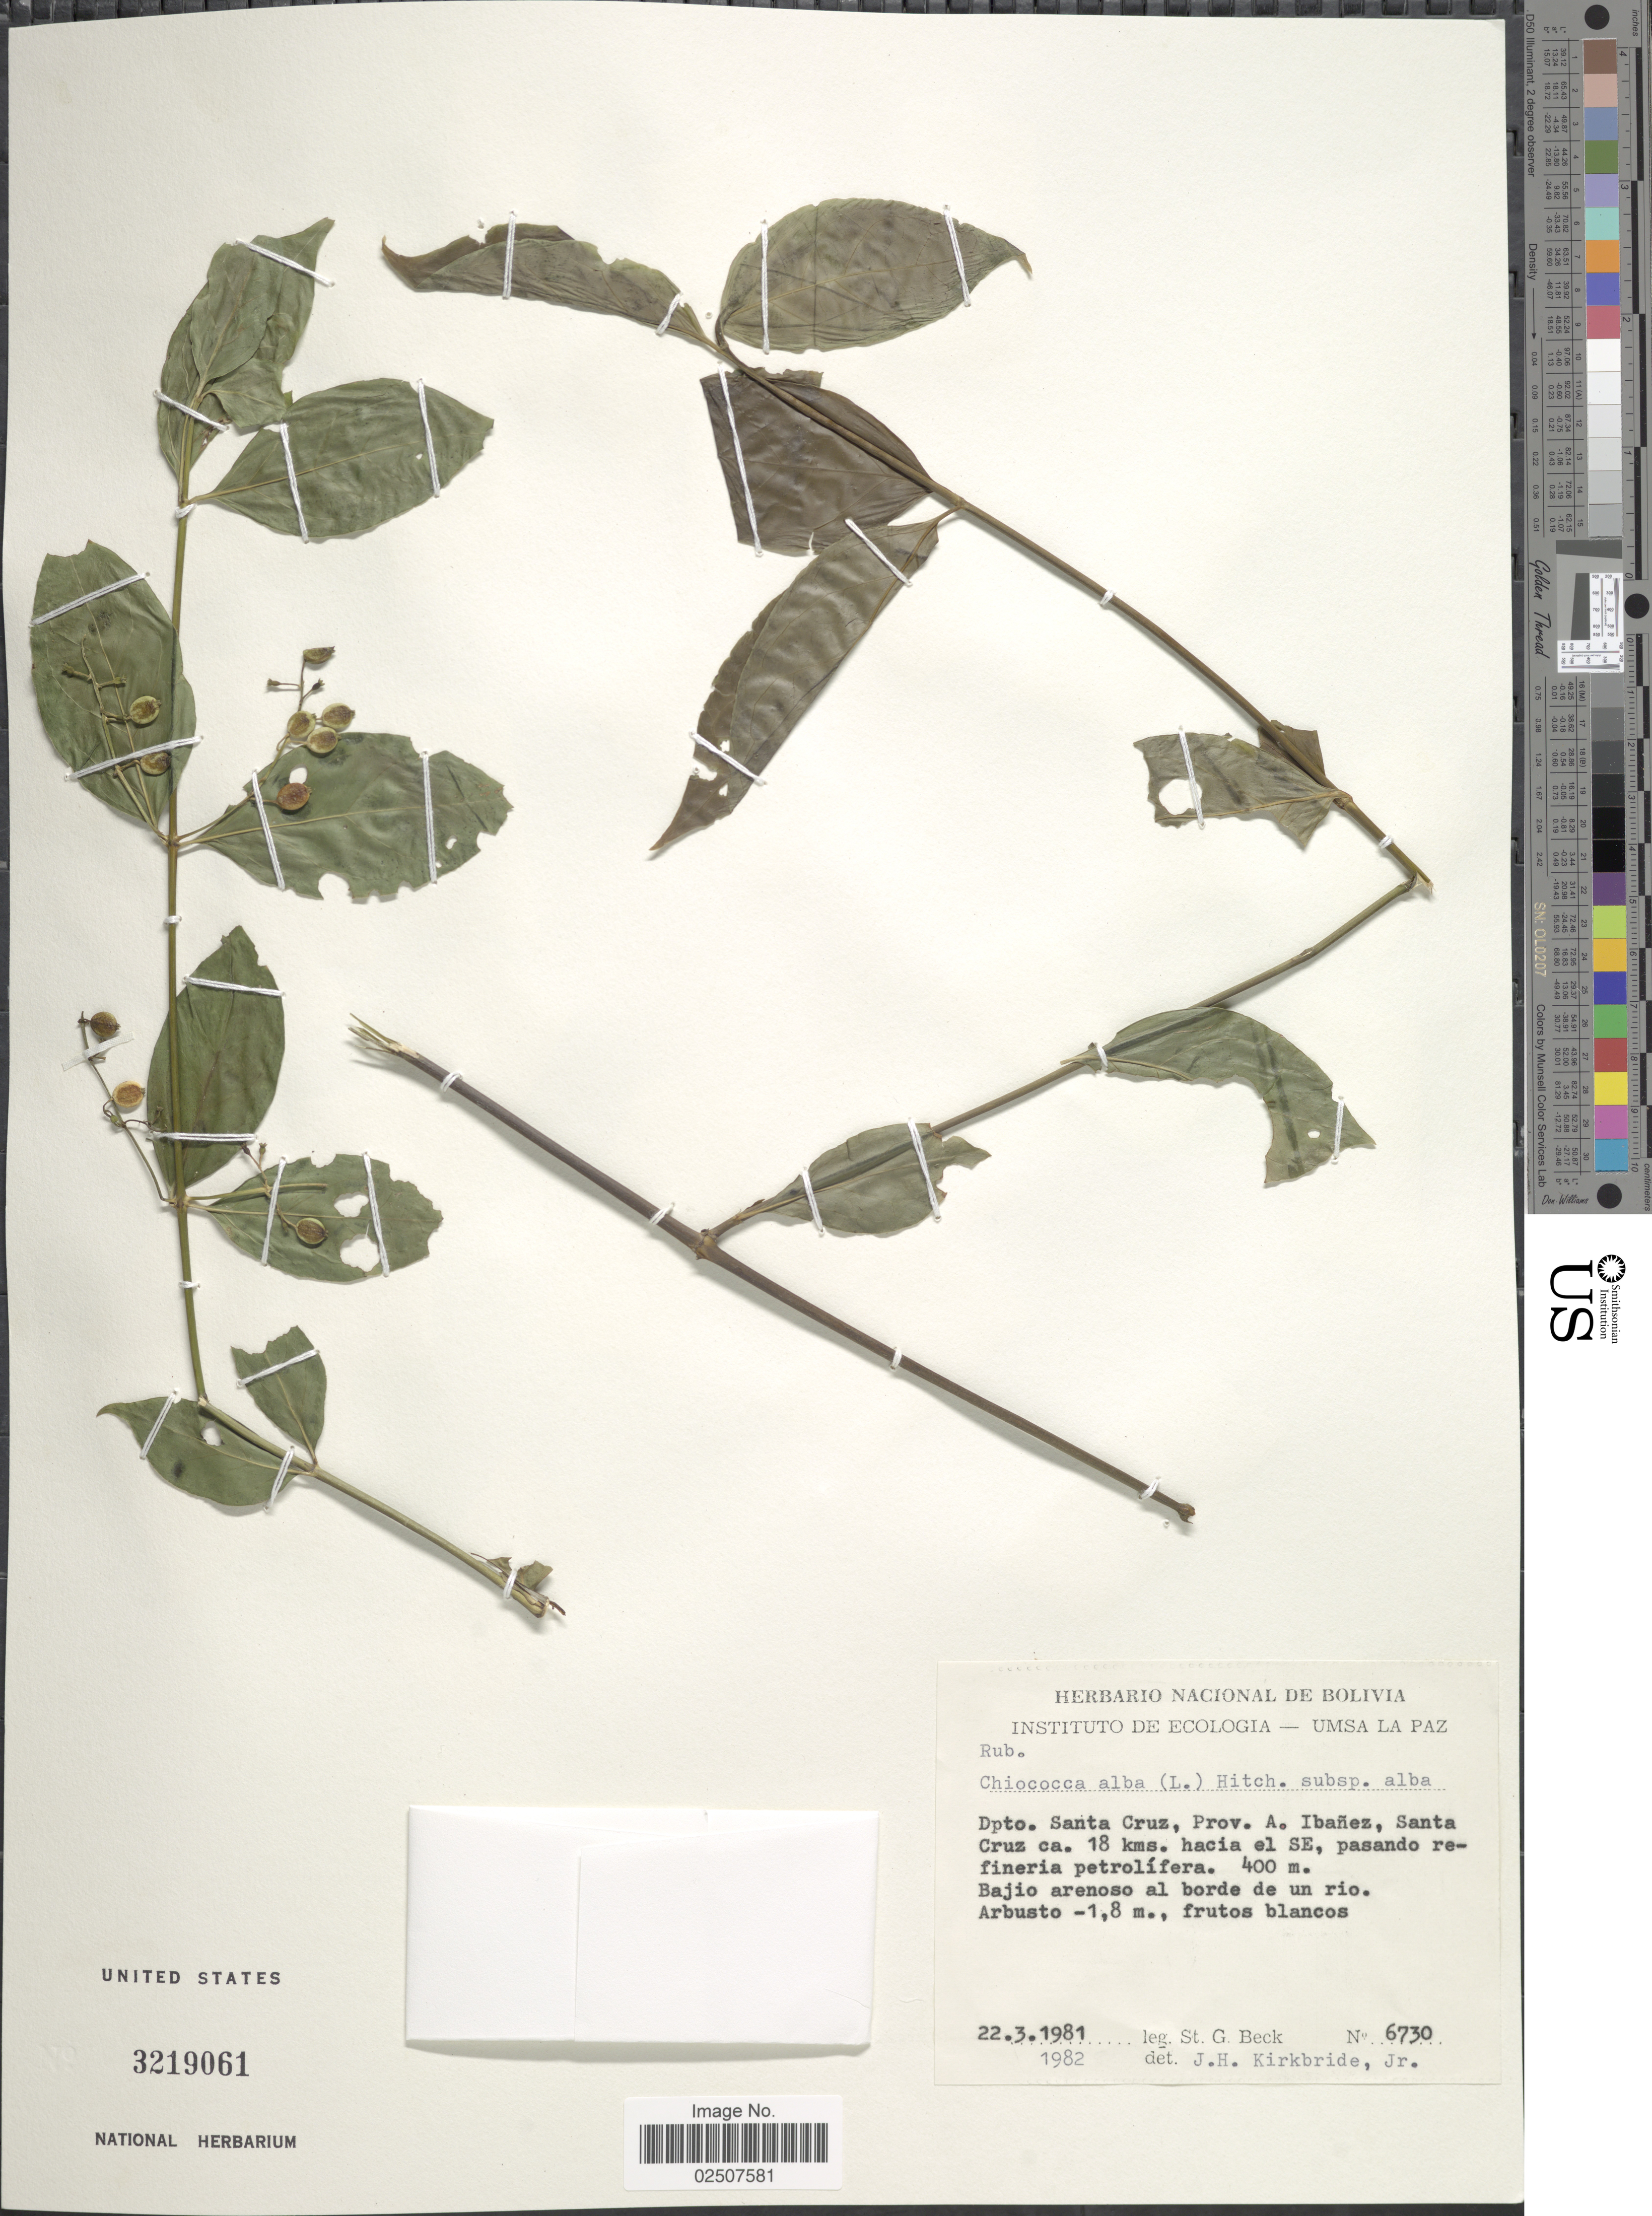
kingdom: Plantae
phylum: Tracheophyta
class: Magnoliopsida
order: Gentianales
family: Rubiaceae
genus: Chiococca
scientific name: Chiococca alba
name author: (L.) Hitchc.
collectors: S. G. Beck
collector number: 6730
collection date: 1981-03-22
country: Bolivia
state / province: Santa Cruz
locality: Dpto. Santa Cruz, Prov. A. Ibanez, Santa Cruz, ca. 18 kms. hacia el SE, pasando refineria petrolifera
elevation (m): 400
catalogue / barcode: US 3219061